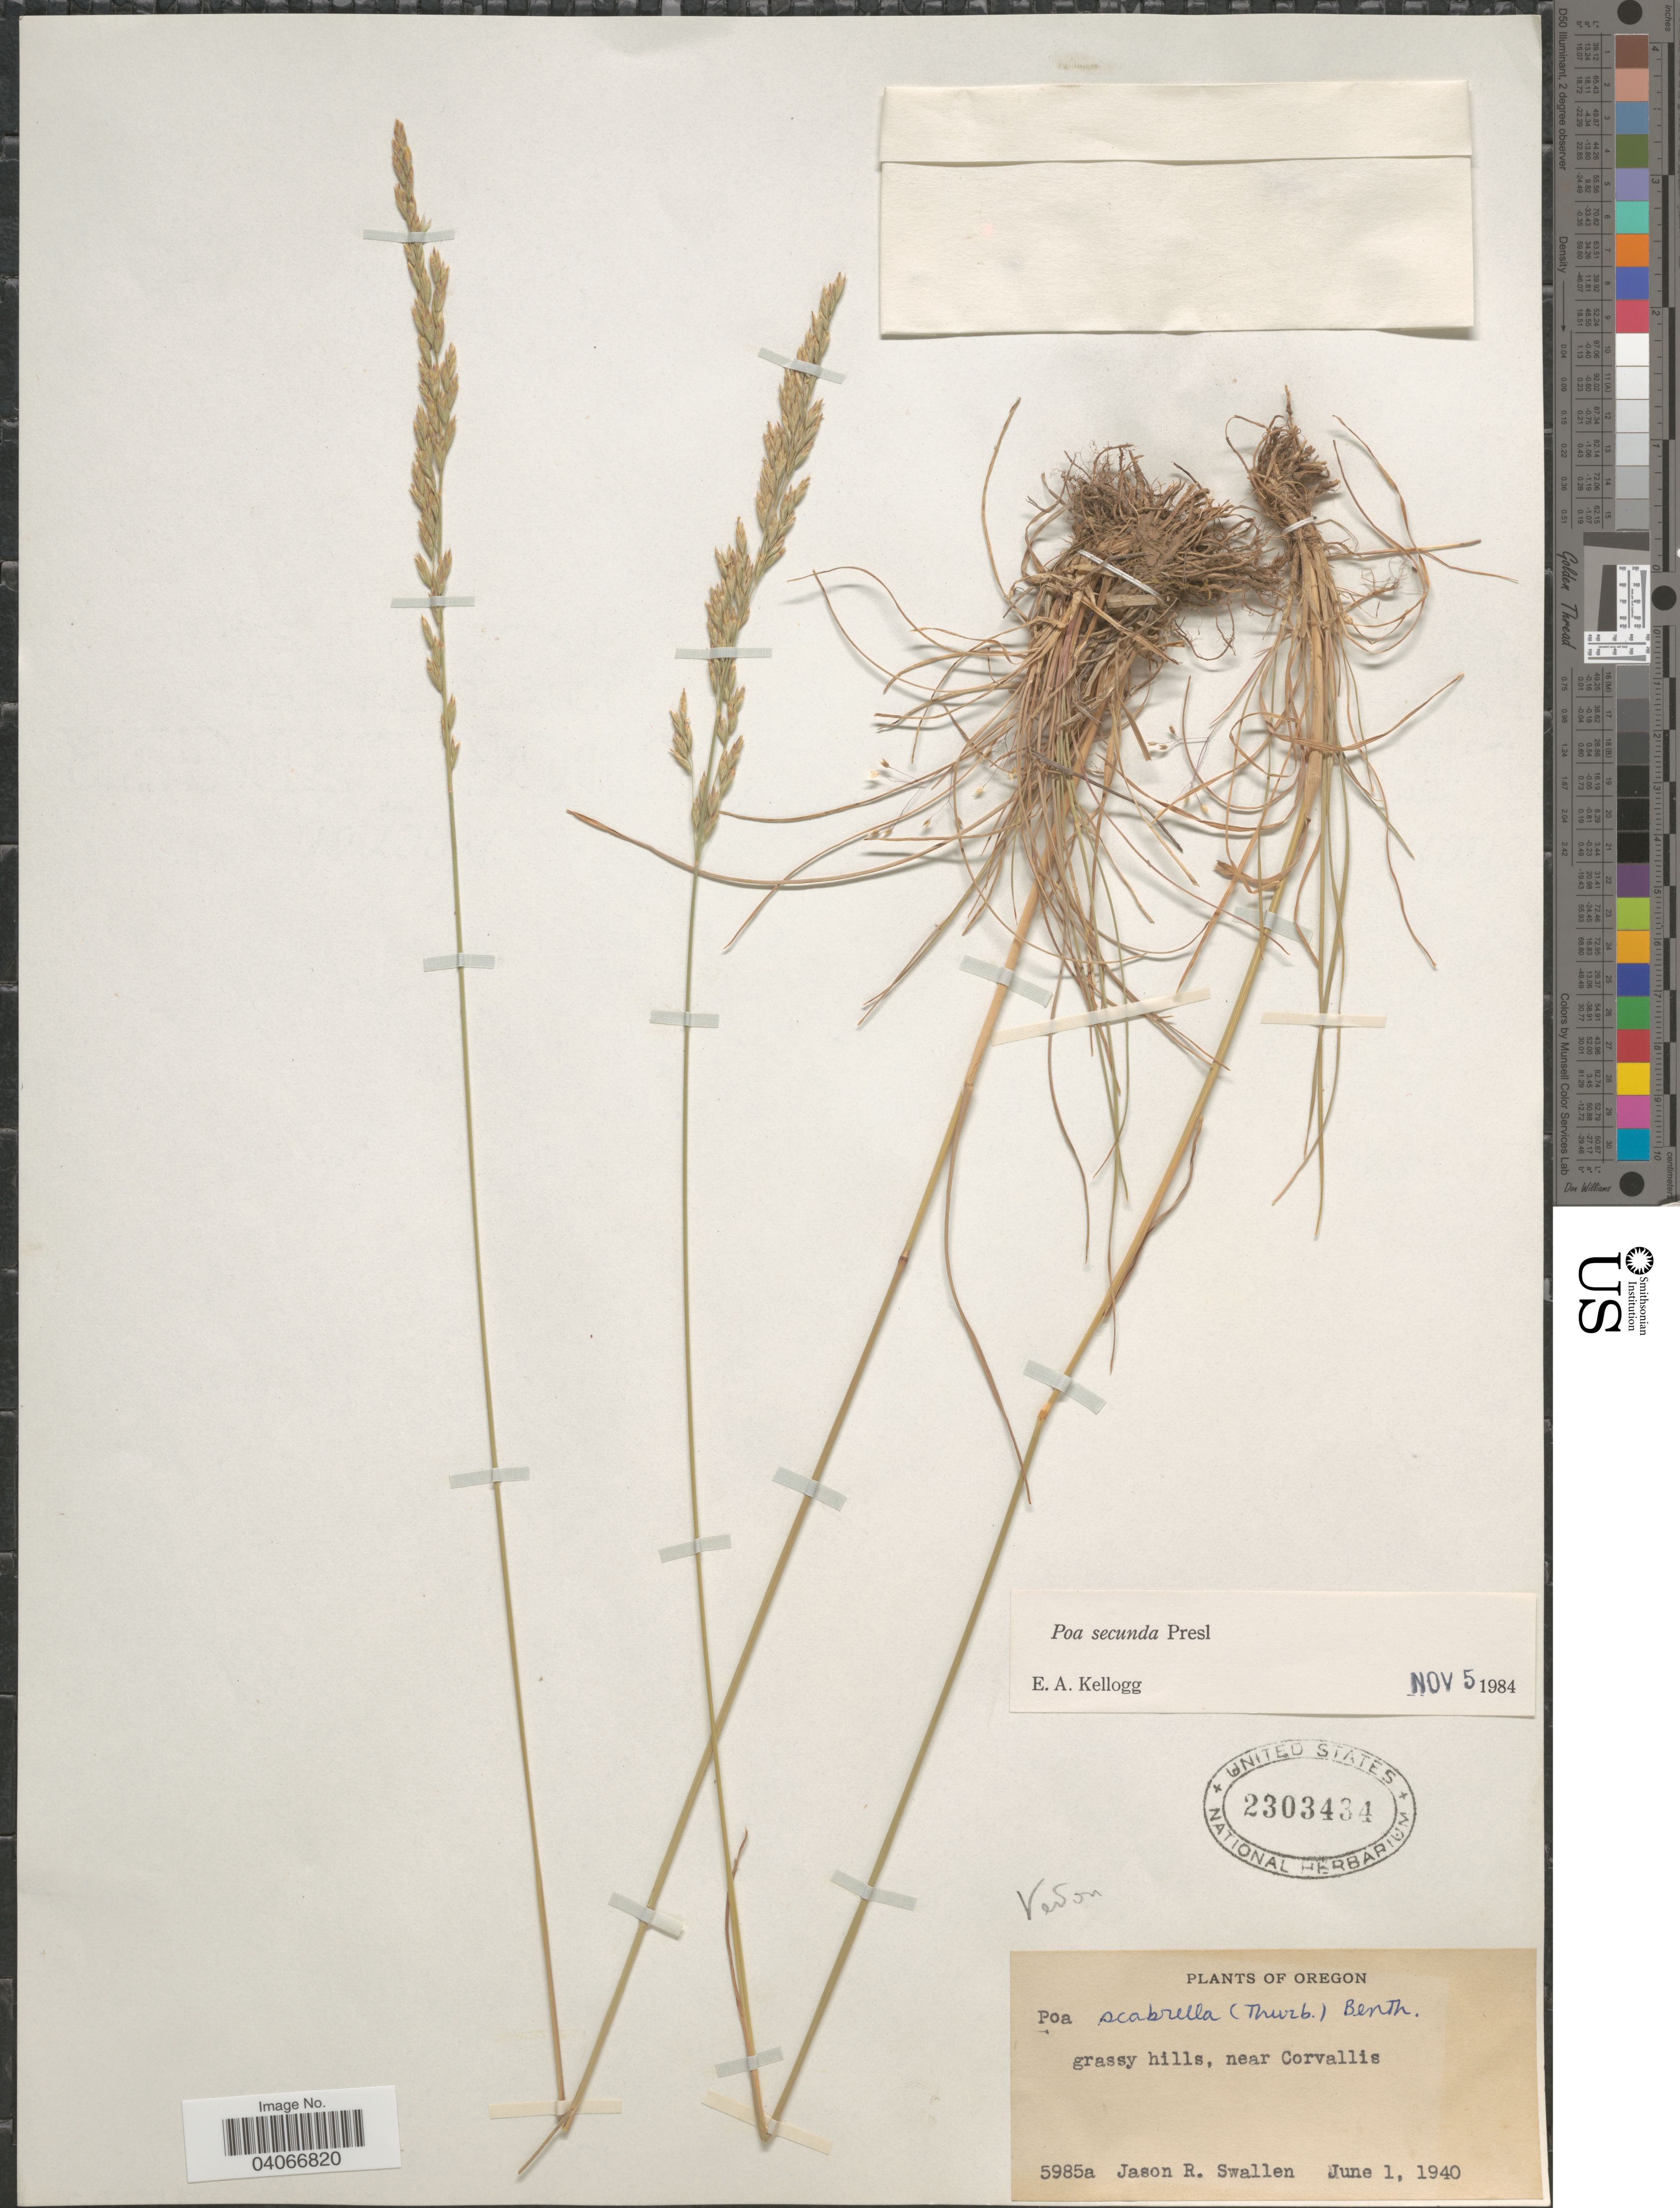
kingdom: Plantae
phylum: Tracheophyta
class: Liliopsida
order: Poales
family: Poaceae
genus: Poa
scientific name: Poa secunda subsp. secunda var. scabrella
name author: (Thurb.) Soreng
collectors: J. R. Swallen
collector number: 5985a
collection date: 1940-06-01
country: United States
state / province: Oregon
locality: Grassy hills, near Corvallis.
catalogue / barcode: US 2303434